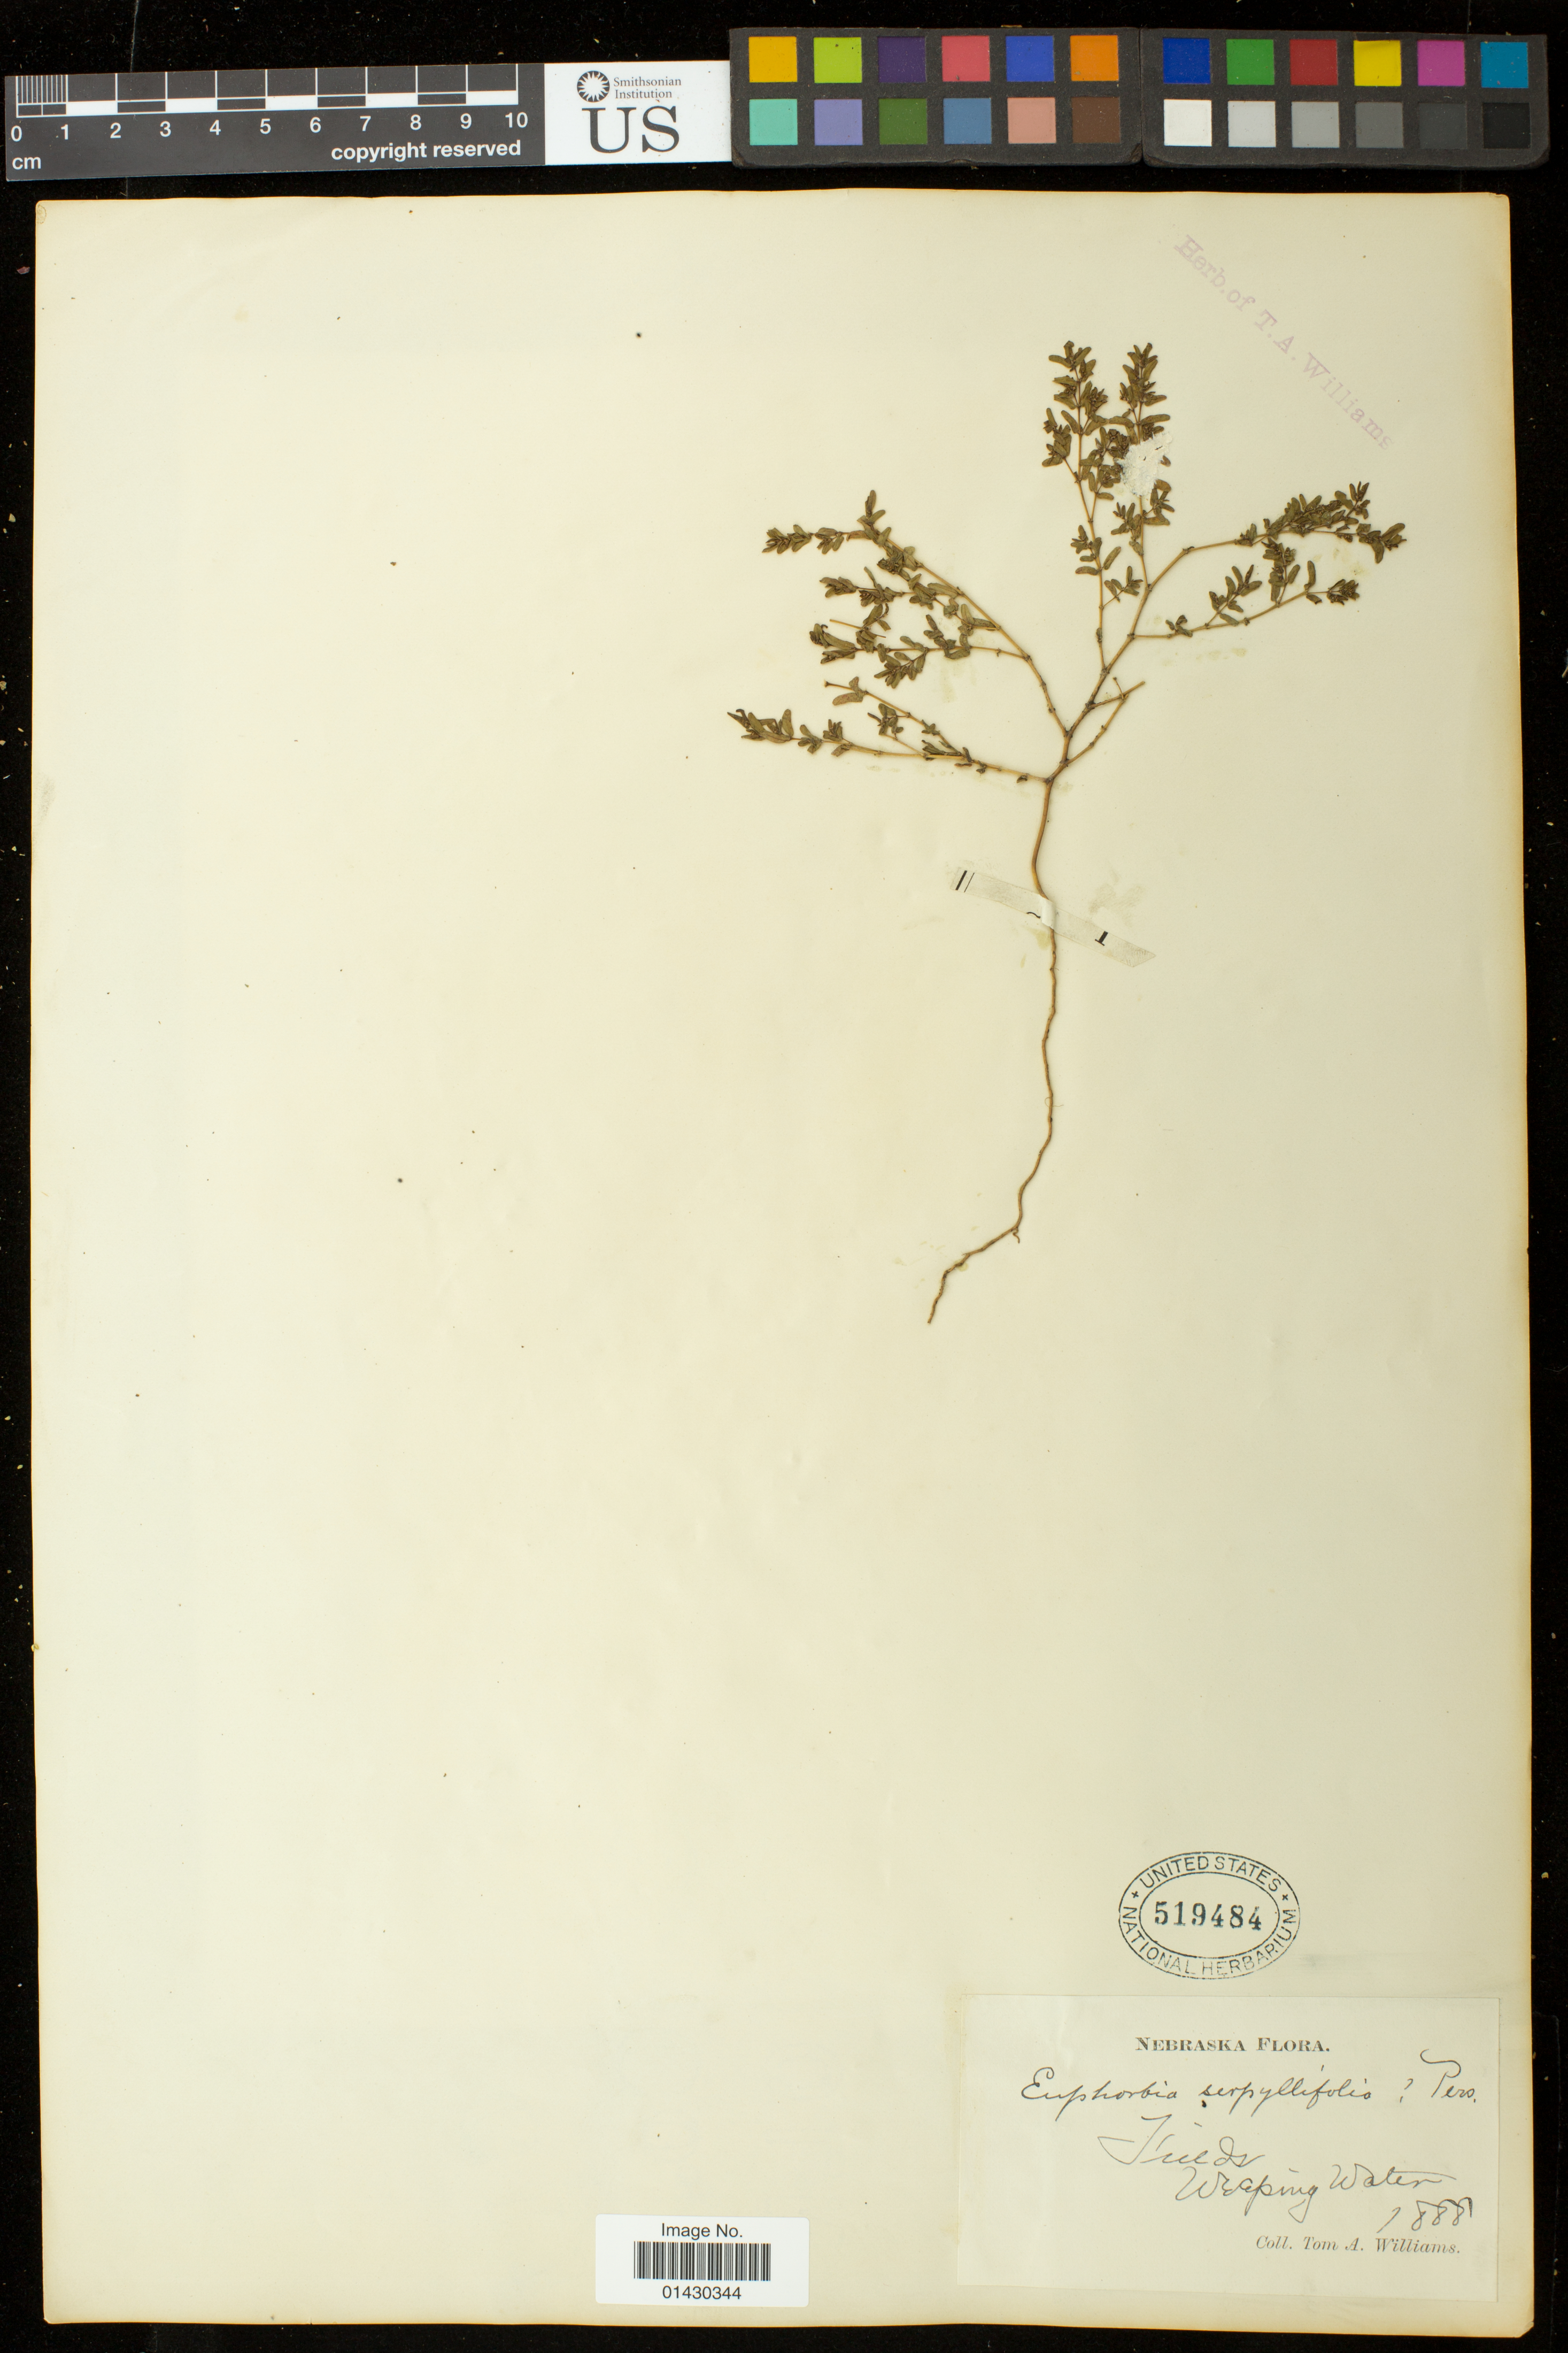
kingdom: Plantae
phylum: Tracheophyta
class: Magnoliopsida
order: Malpighiales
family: Euphorbiaceae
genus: Euphorbia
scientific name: Euphorbia serpillifolia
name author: Pers.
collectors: T. A. Williams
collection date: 1888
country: United States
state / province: Nebraska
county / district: Cass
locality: Fields Weeping Water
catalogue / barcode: US 519484